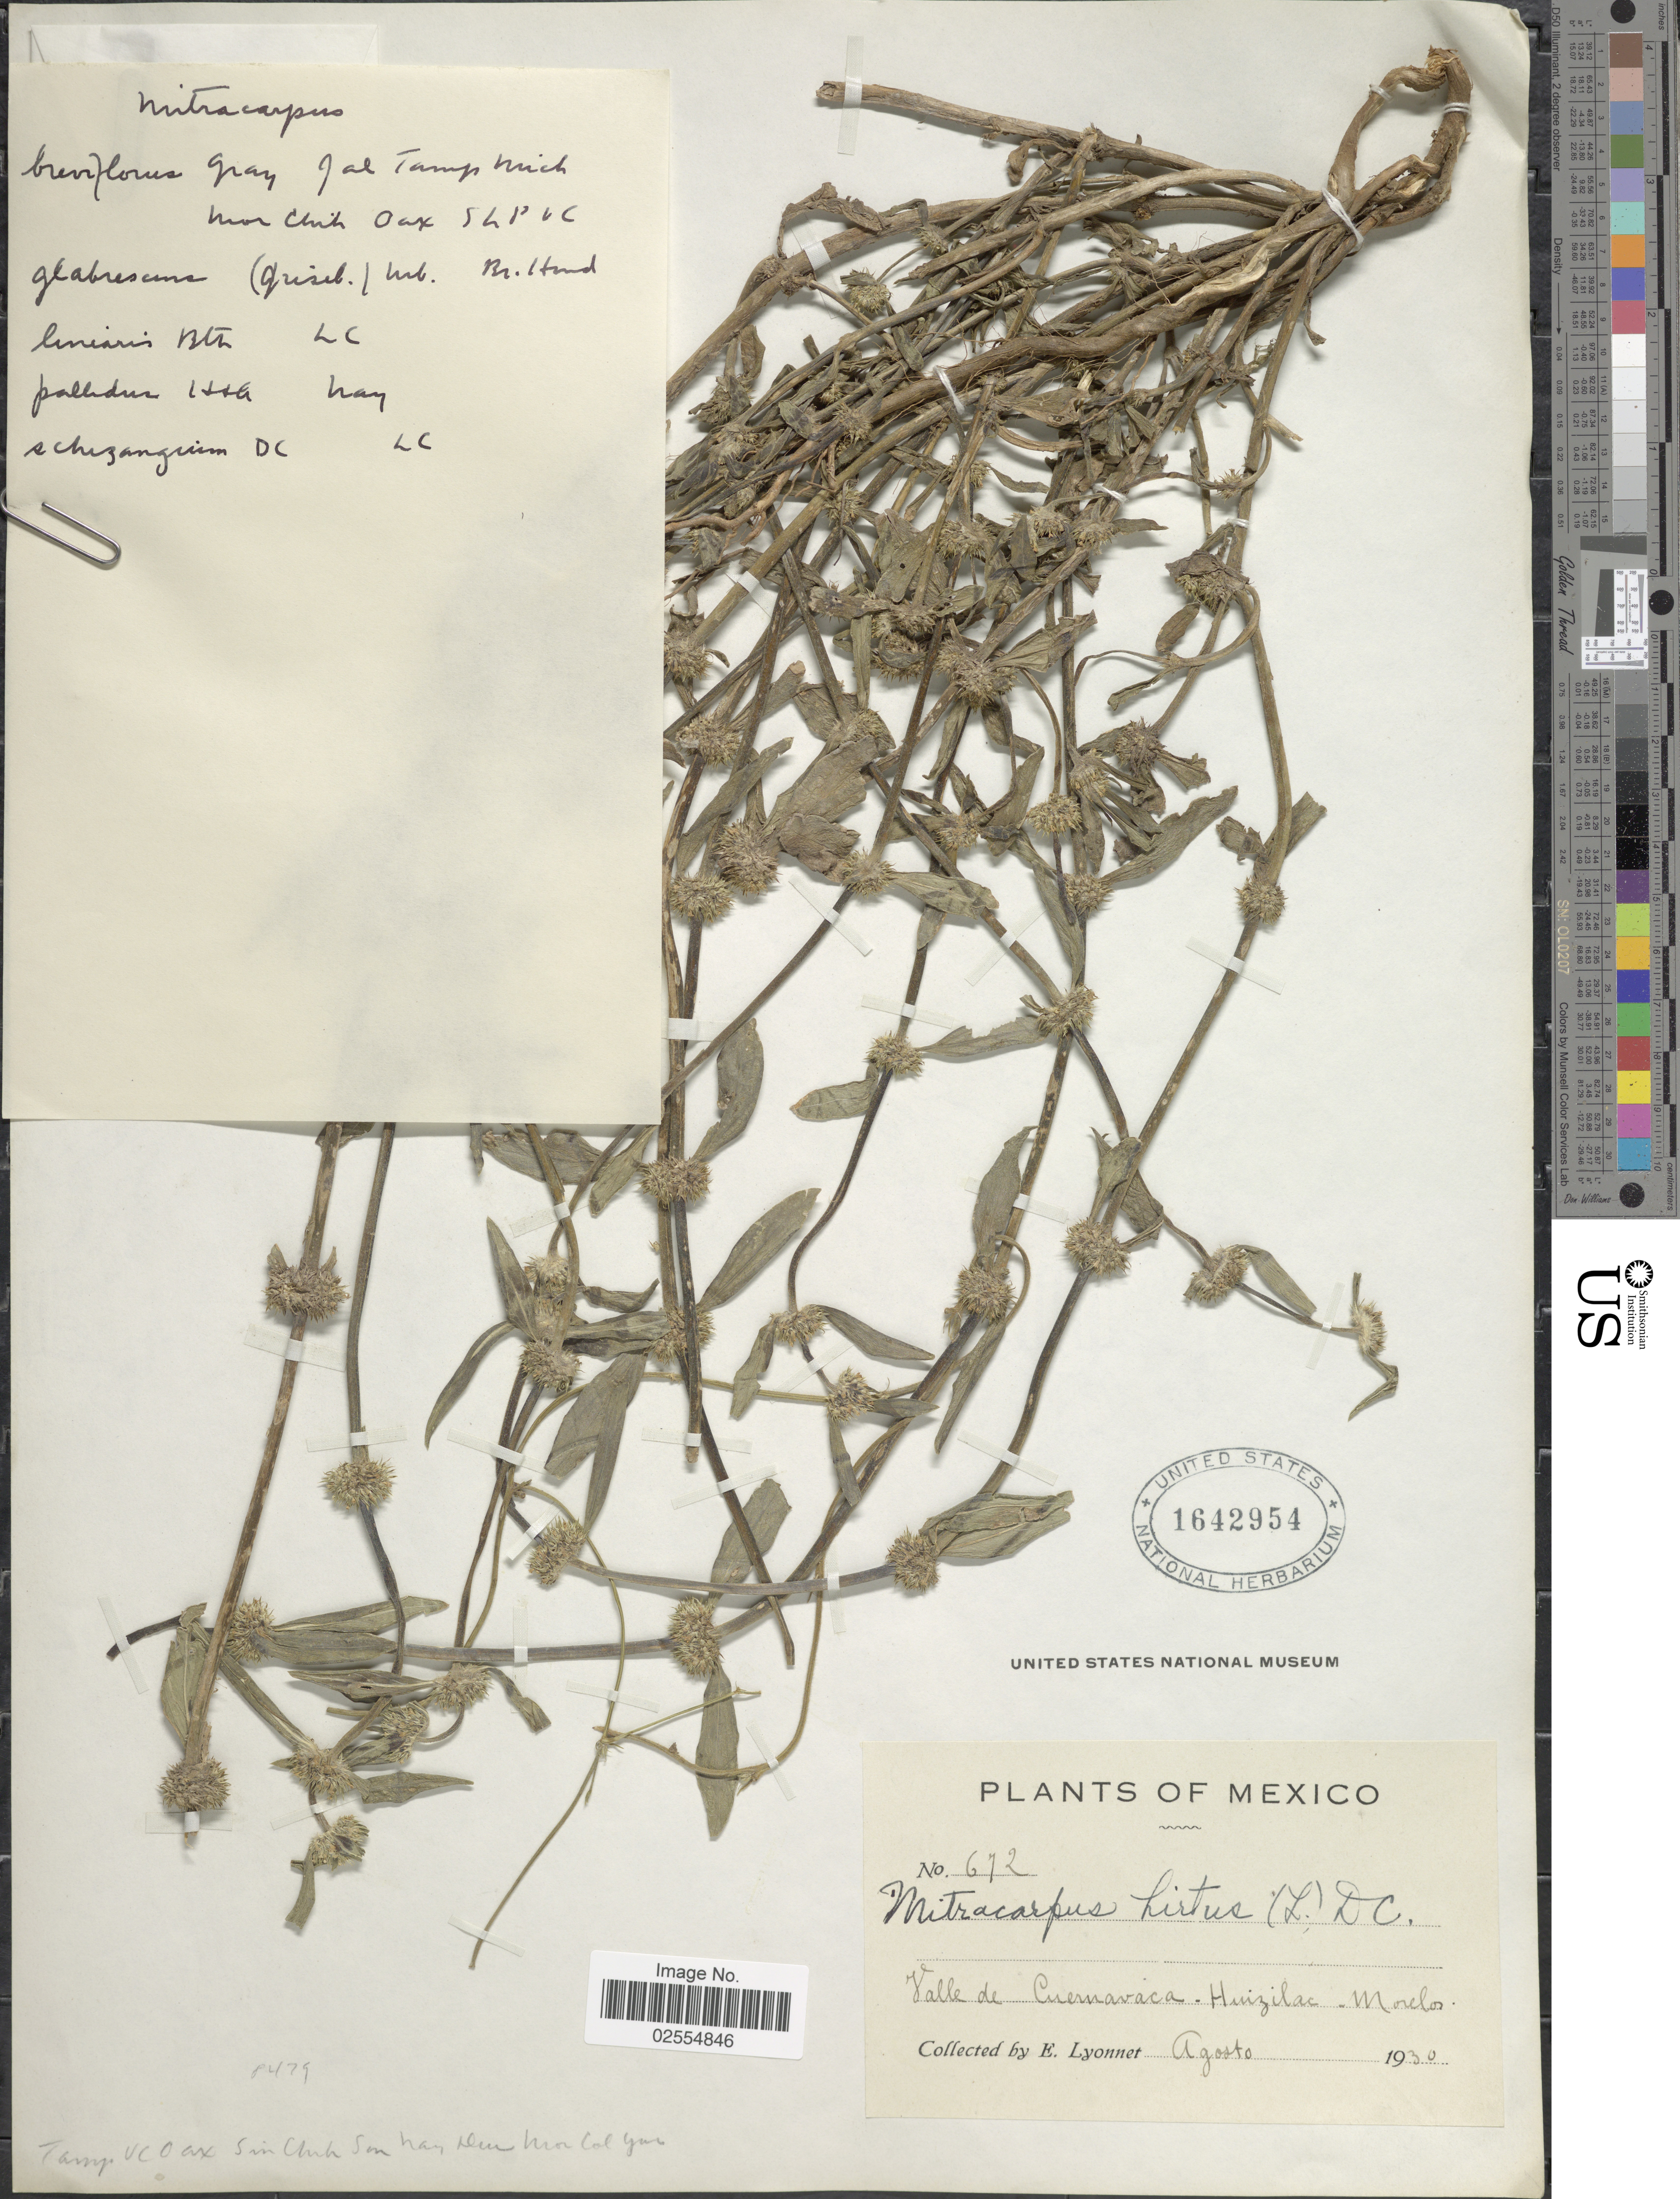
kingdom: Plantae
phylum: Tracheophyta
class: Magnoliopsida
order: Gentianales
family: Rubiaceae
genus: Mitracarpus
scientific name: Mitracarpus hirtus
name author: (L.) DC.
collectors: E. Lyonnet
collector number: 672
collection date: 1930-08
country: Mexico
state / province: Morelos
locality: Valle de Cuernavaca. Huizilac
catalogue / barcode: US 1642954